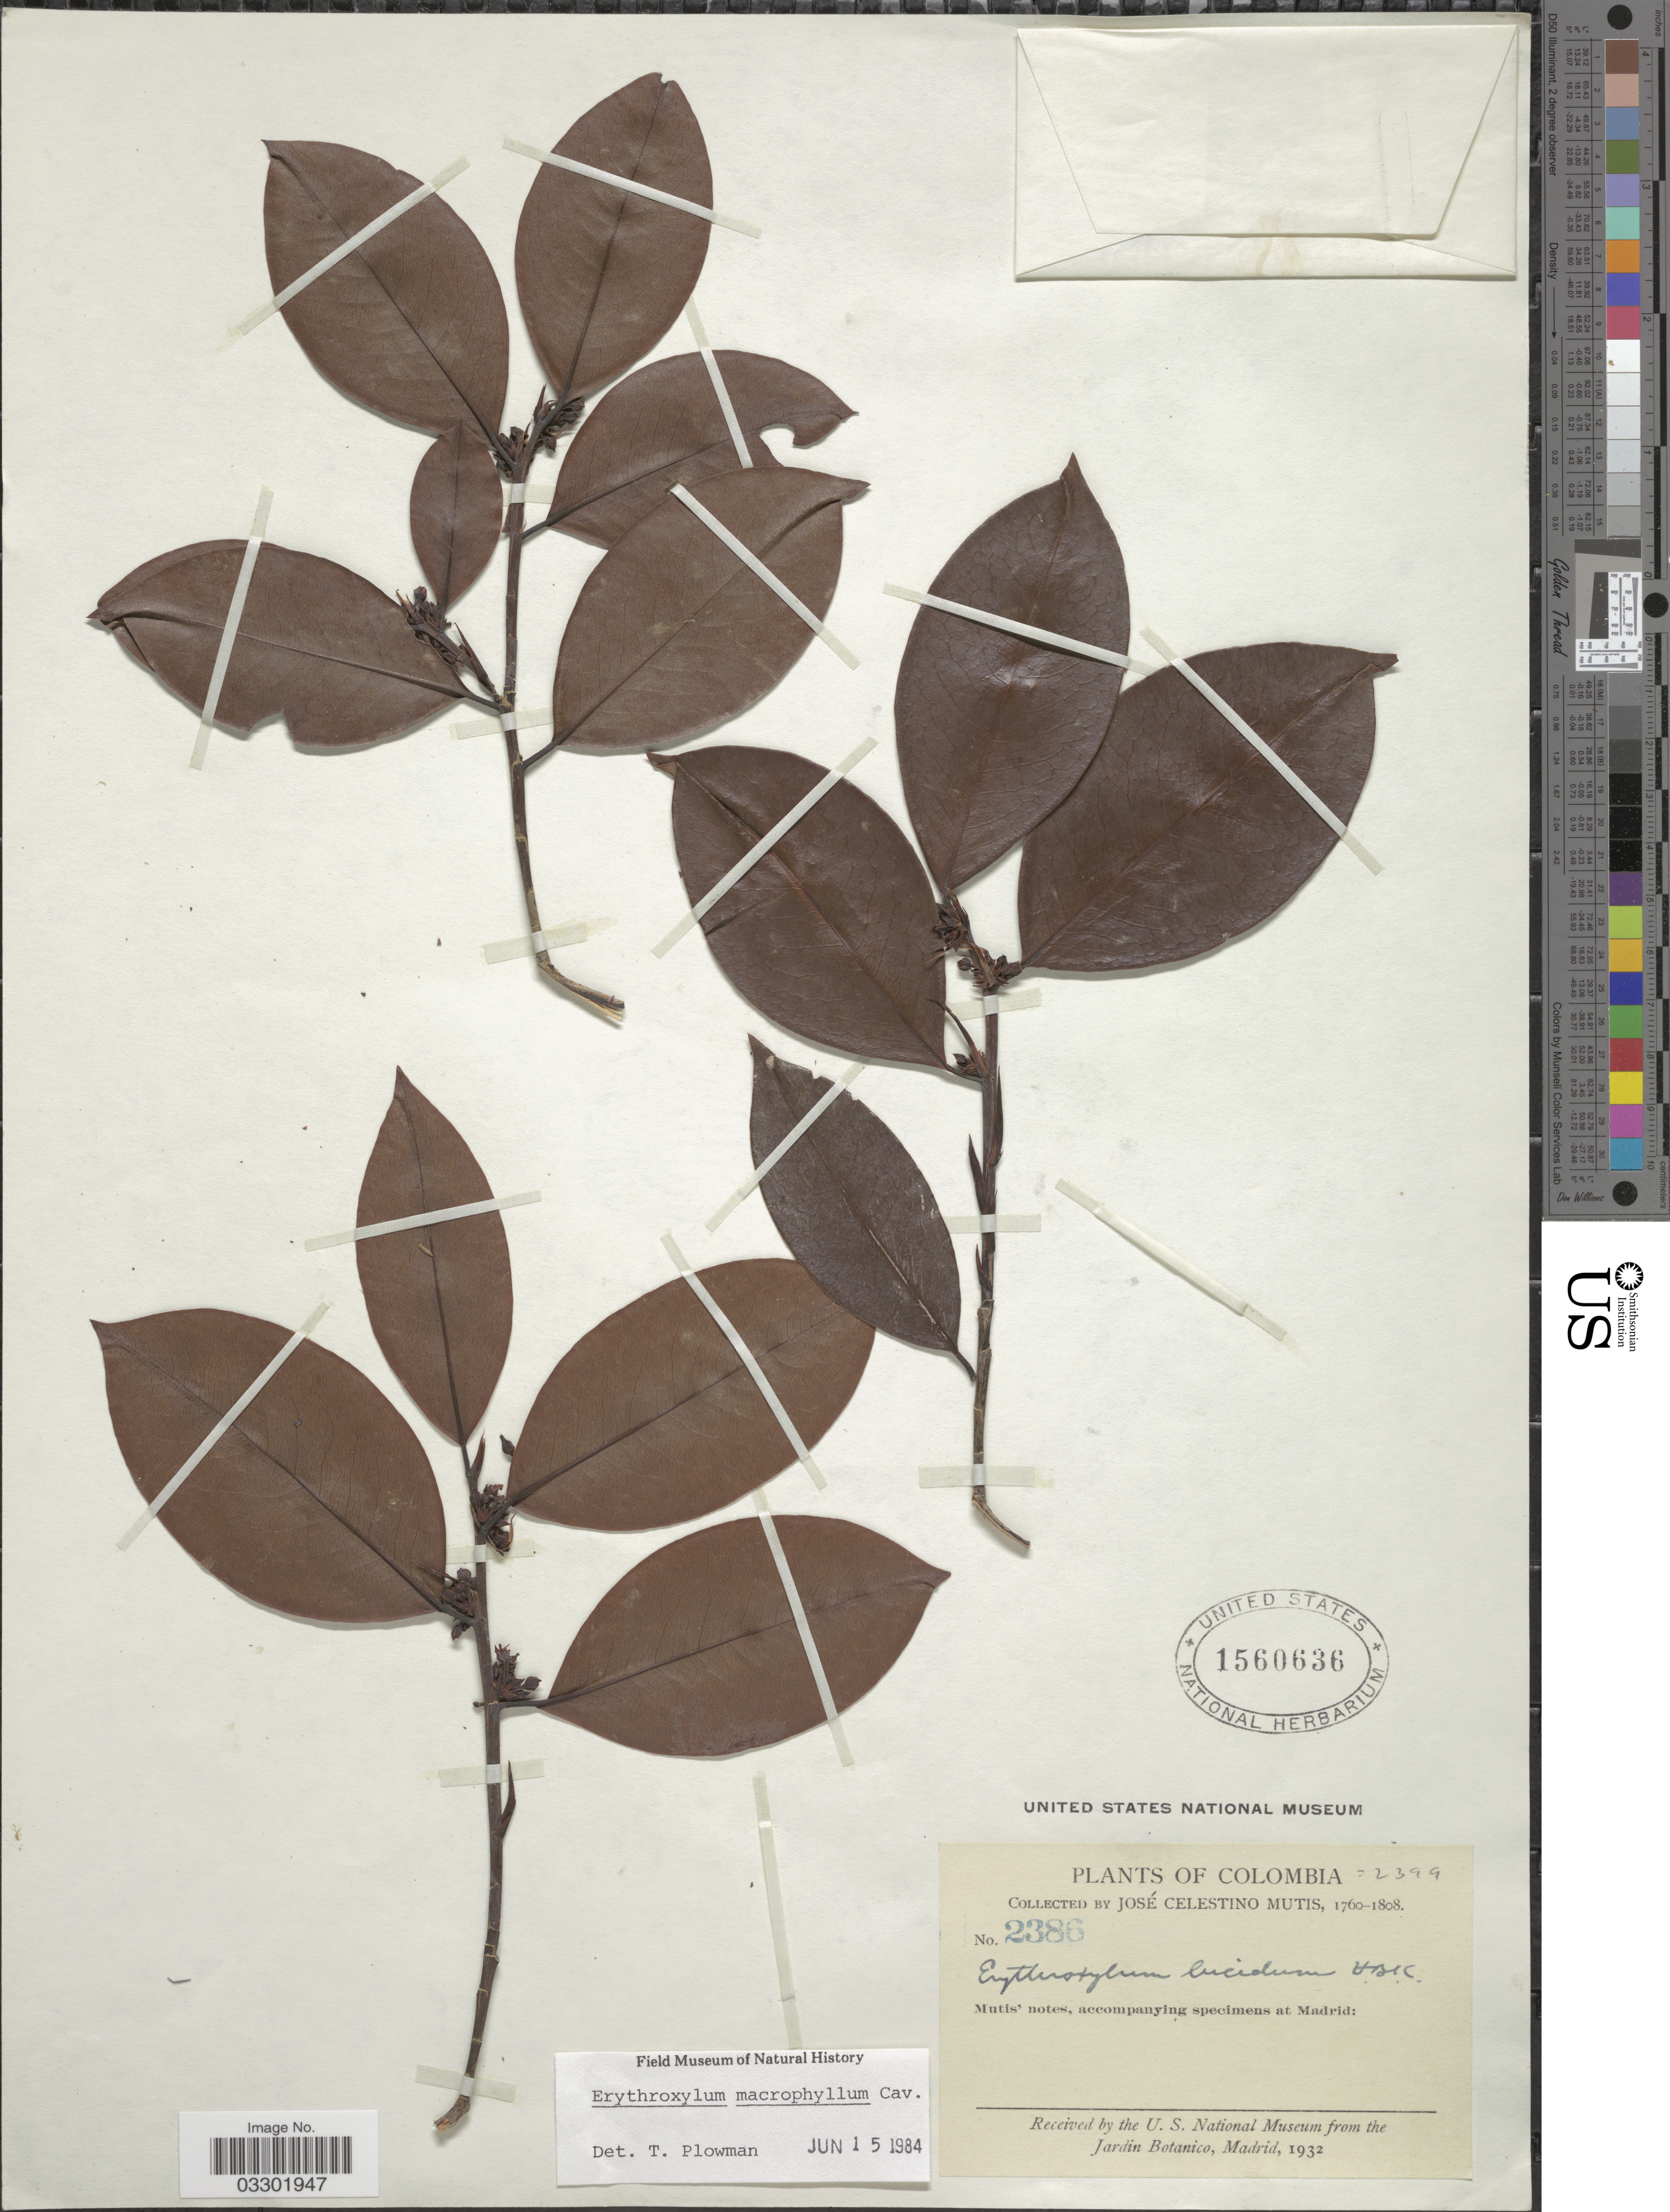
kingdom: Plantae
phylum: Tracheophyta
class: Magnoliopsida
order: Malpighiales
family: Erythroxylaceae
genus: Erythroxylum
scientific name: Erythroxylum macrophyllum var. macrophyllum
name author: Cav.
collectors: J. C. B. Mutis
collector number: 2386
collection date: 1760/1808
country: Colombia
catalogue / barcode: US 1560636